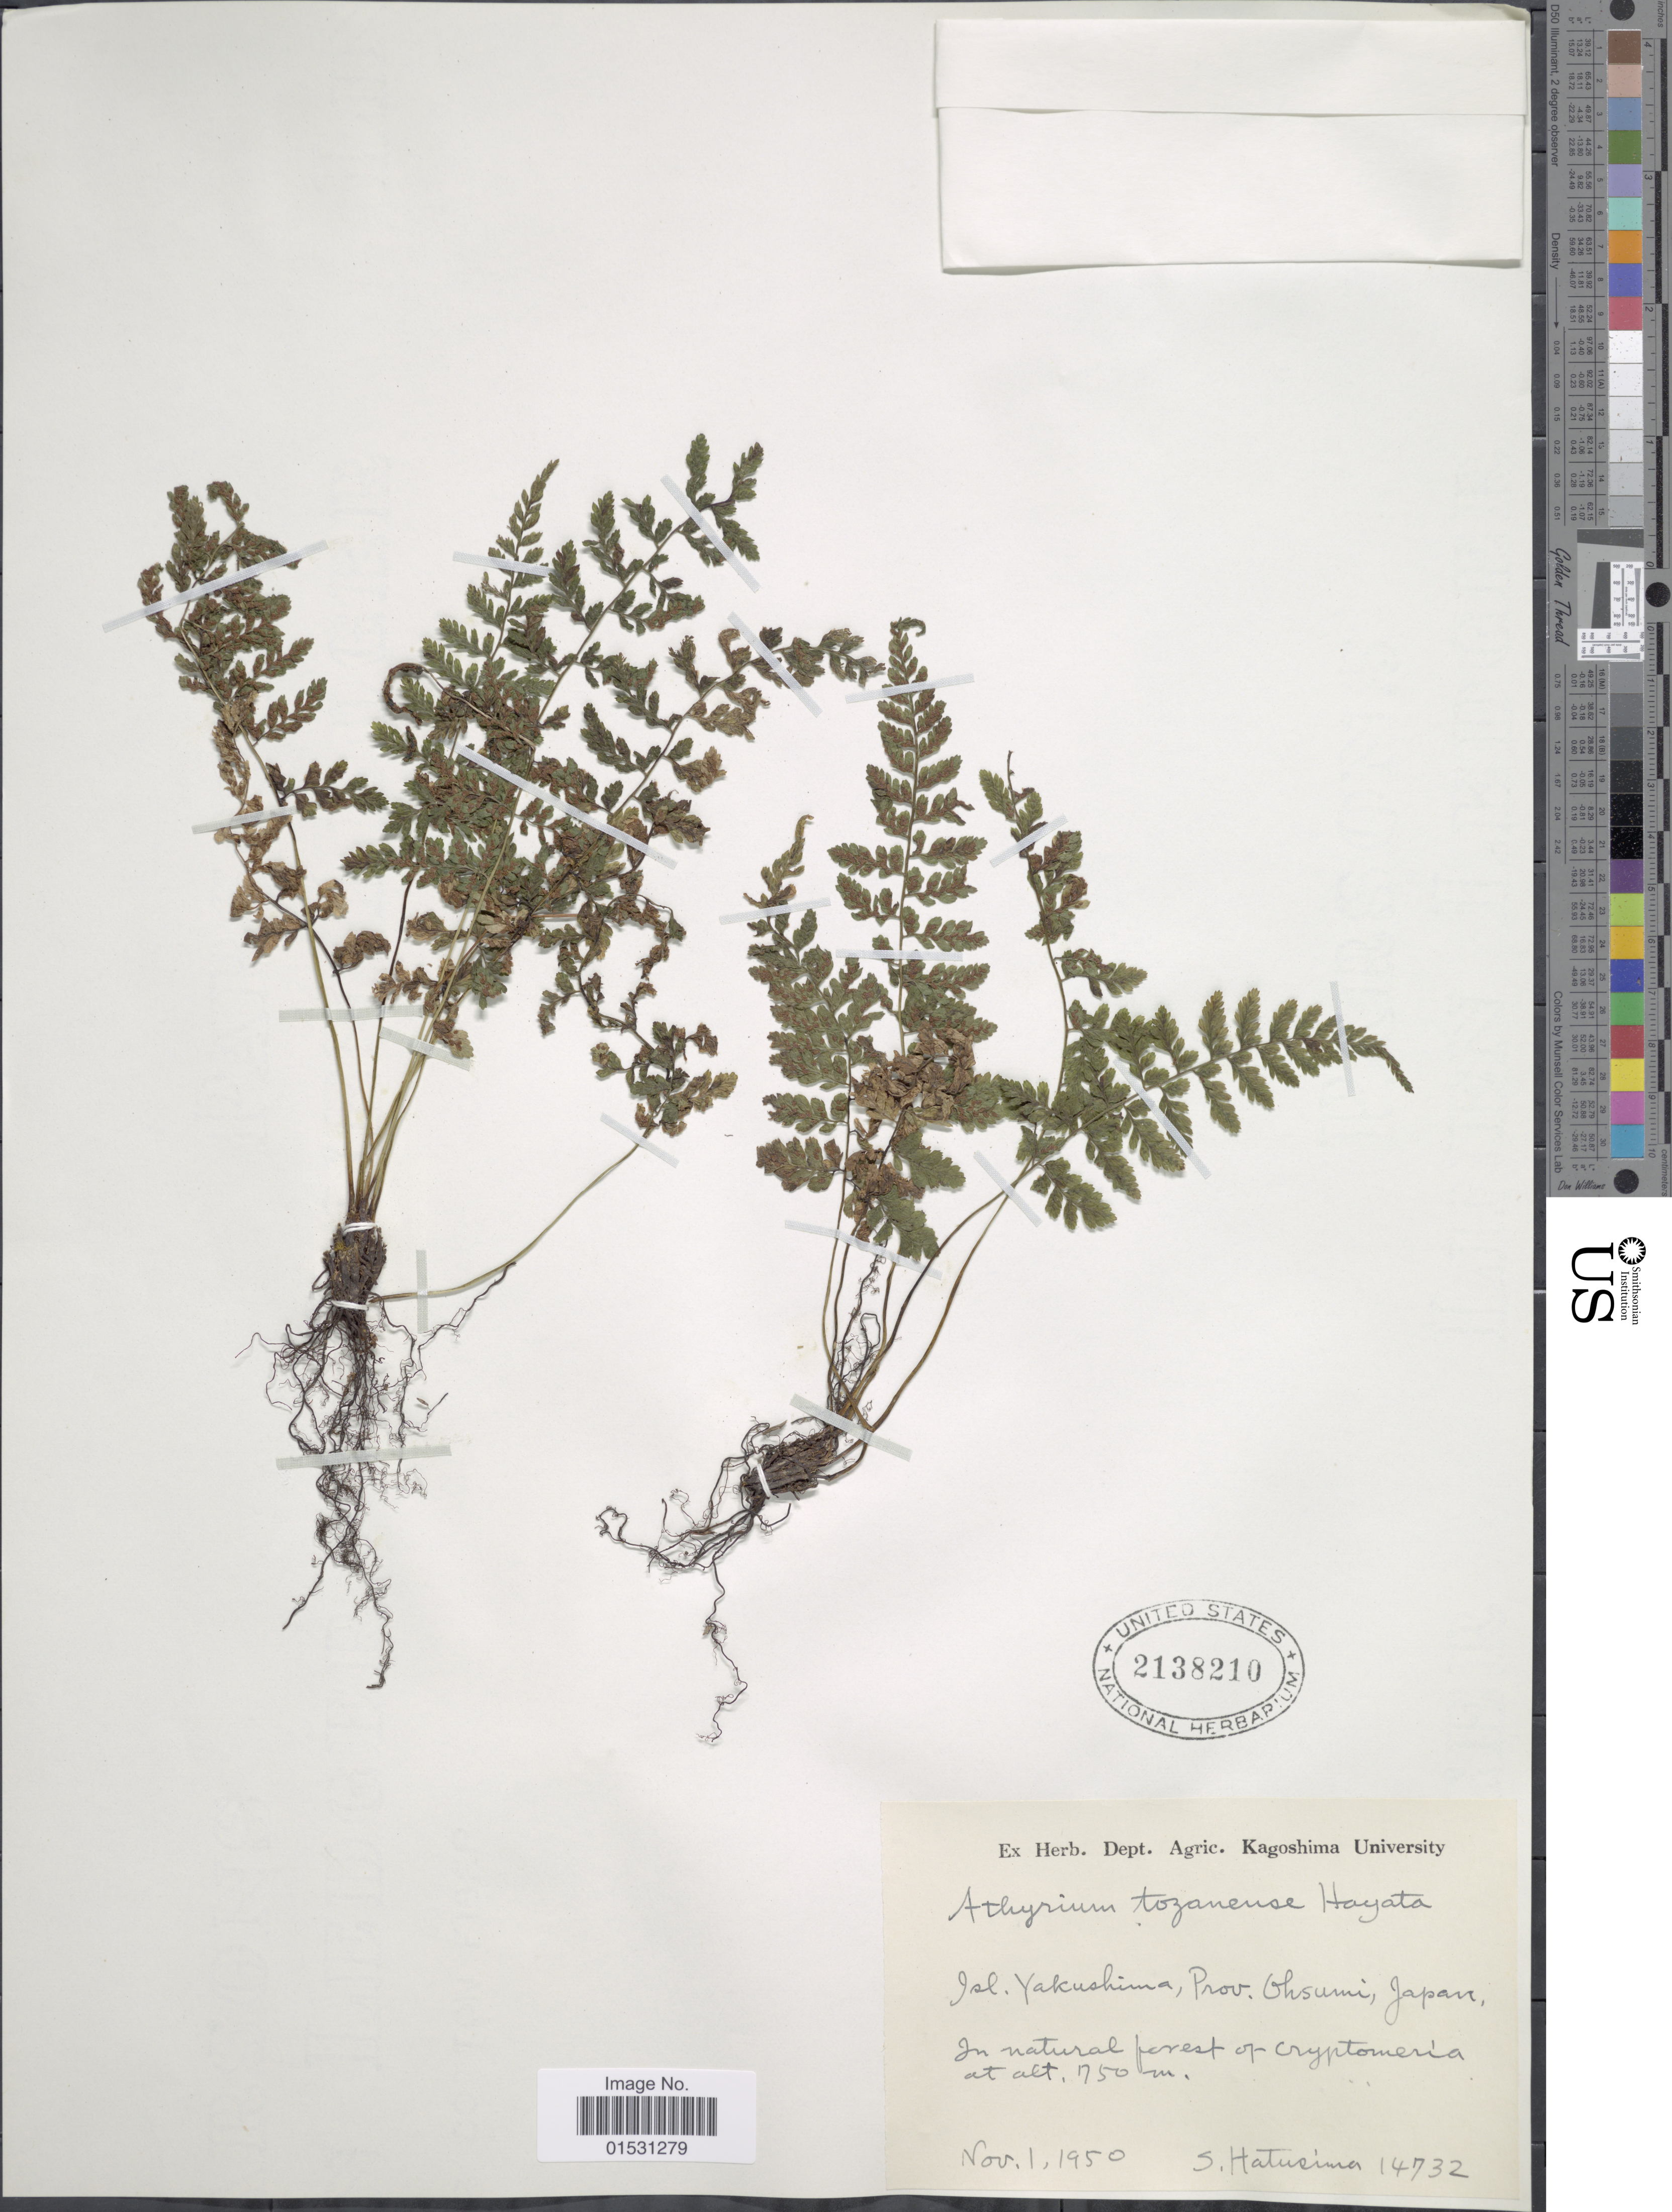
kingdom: Plantae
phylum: Tracheophyta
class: Polypodiopsida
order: Polypodiales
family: Athyriaceae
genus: Athyrium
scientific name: Athyrium tozanense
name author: (Hayata) Hayata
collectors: S. Hatusima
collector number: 14732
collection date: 1950-11-01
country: Japan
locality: Isl. Yakushima, Prov. Ohsumi.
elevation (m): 750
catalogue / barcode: US 2138210